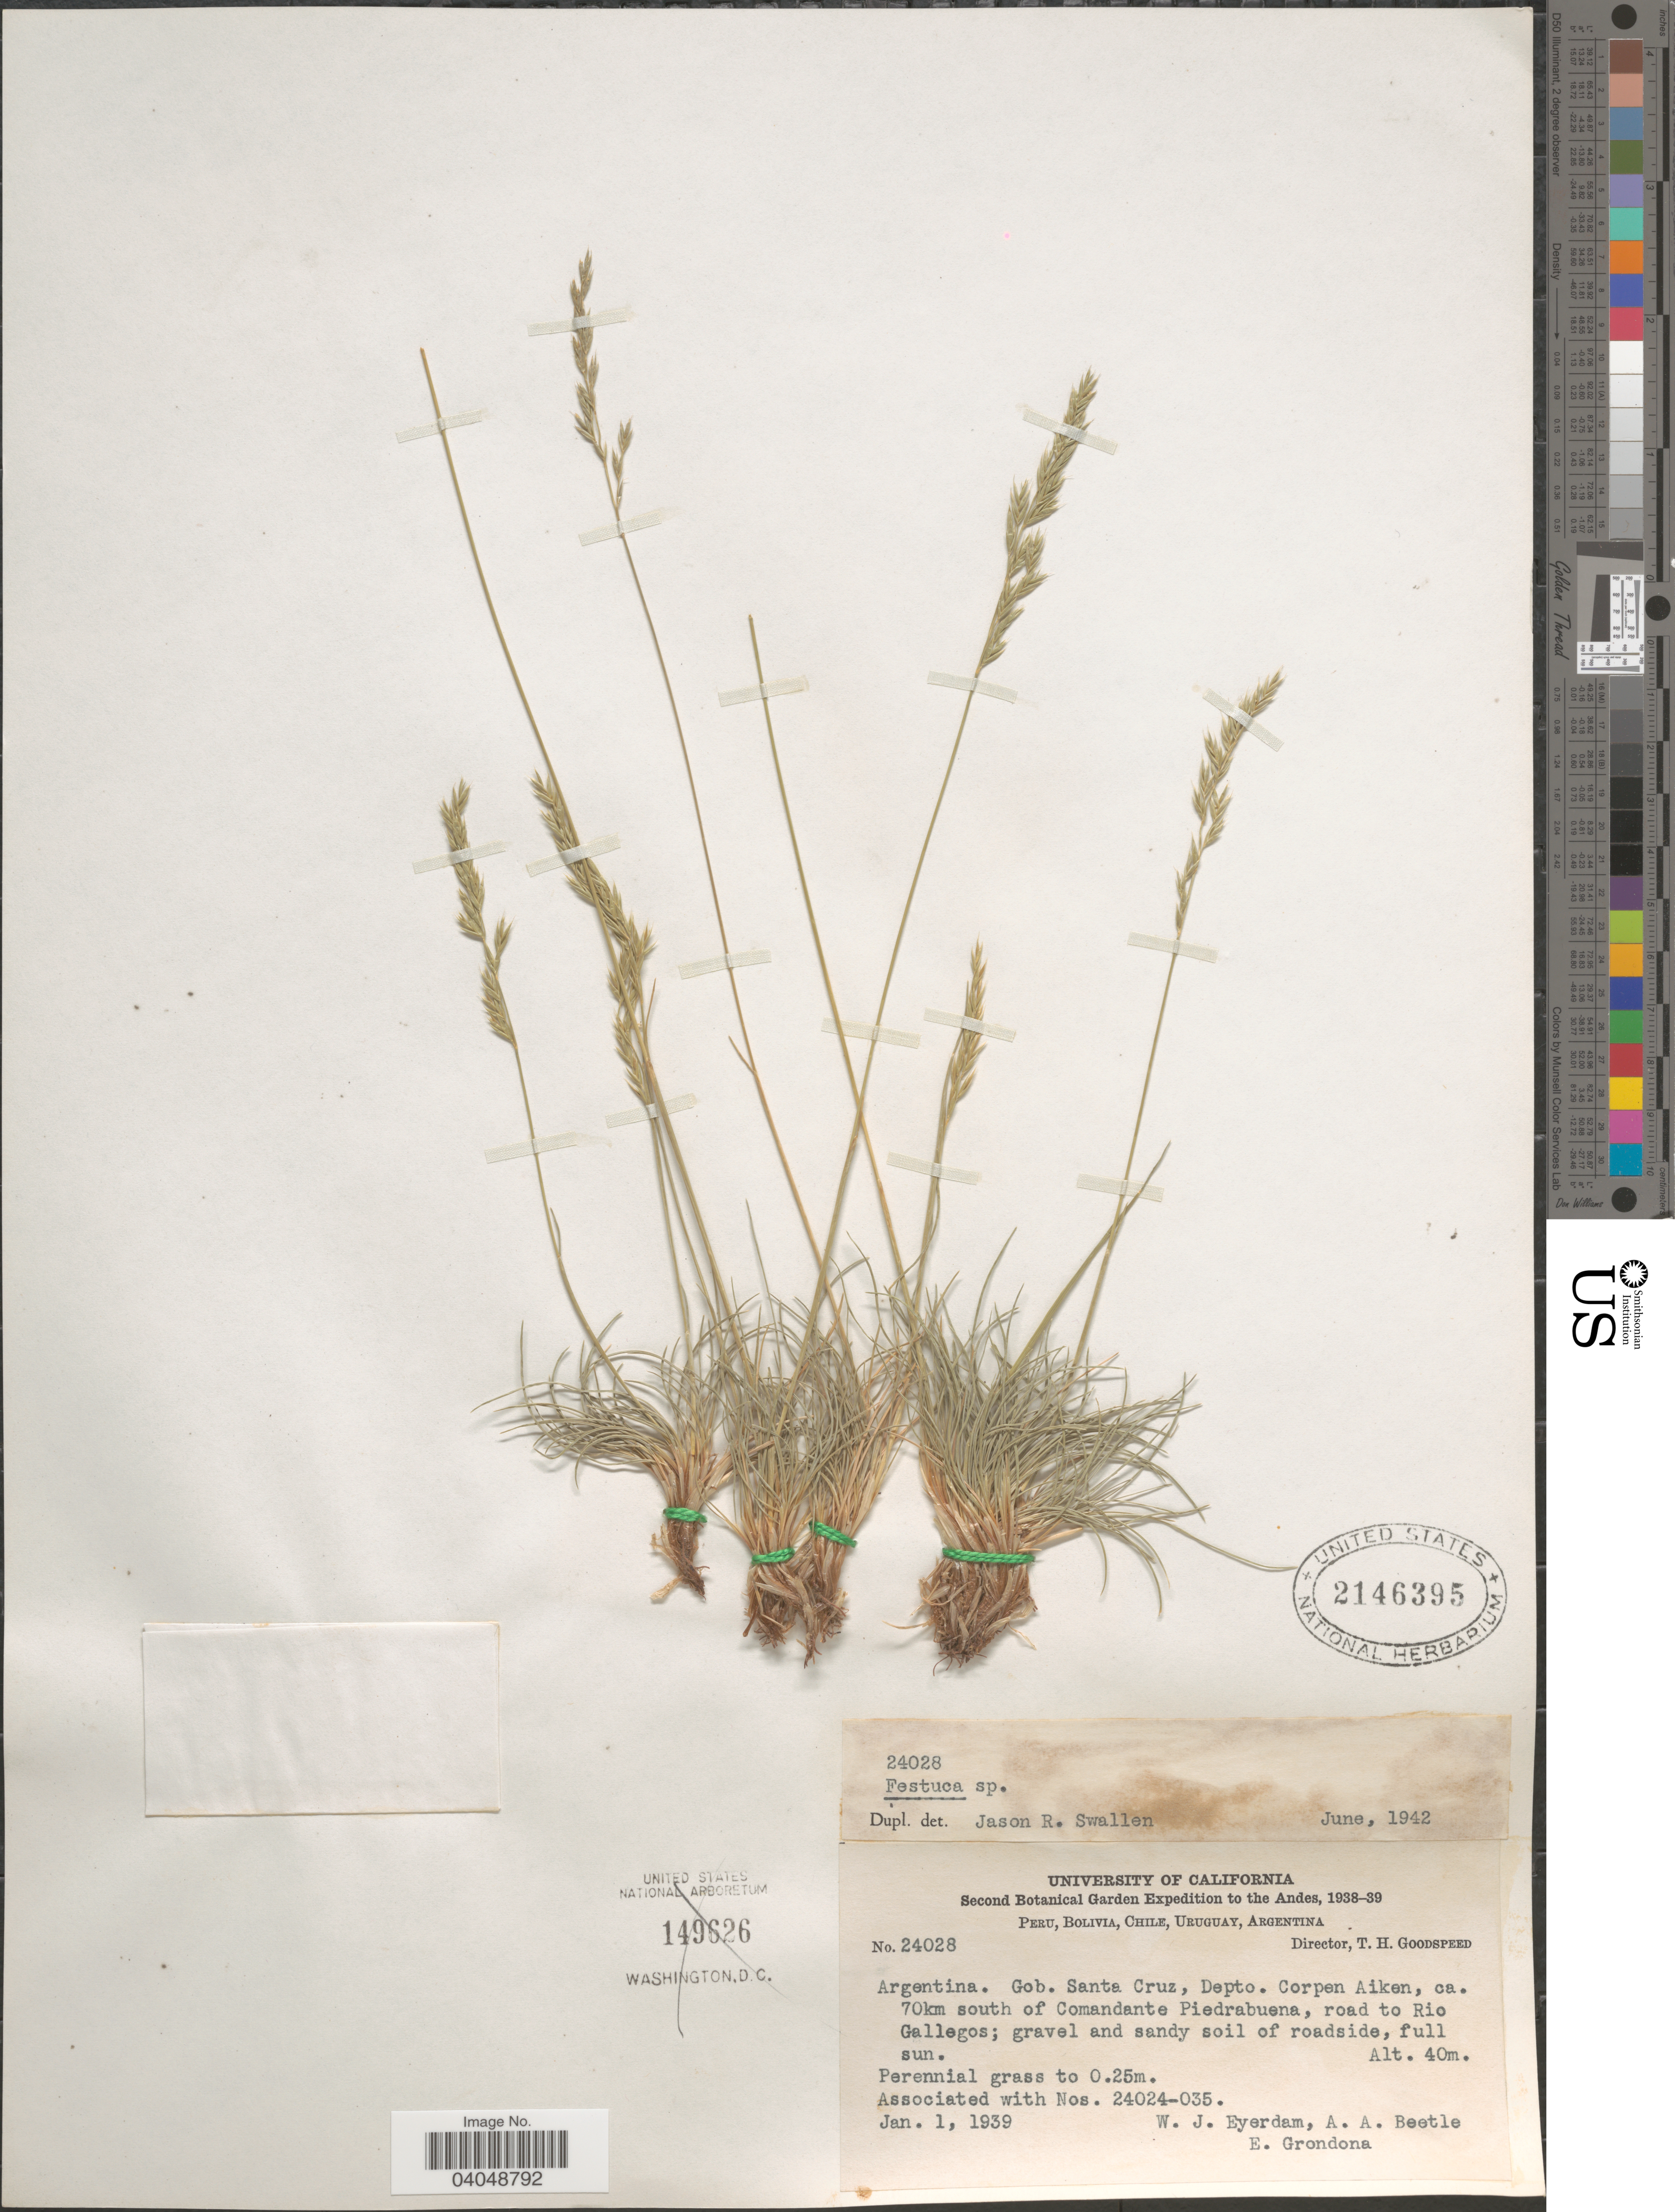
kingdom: Plantae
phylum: Tracheophyta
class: Liliopsida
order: Poales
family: Poaceae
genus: Festuca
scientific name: Festuca sp.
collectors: W. J. Eyerdam, A. A. Beetle & E. Grondona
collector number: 24028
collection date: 1939-01-01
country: Argentina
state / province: Santa Cruz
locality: The Andes. Gob. Santa Cruz, Depto. Corpen Aiken, ca. 70km south of Comandante Piedrabuena, road to Rio Gallegos.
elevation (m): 40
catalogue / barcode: US 2146395